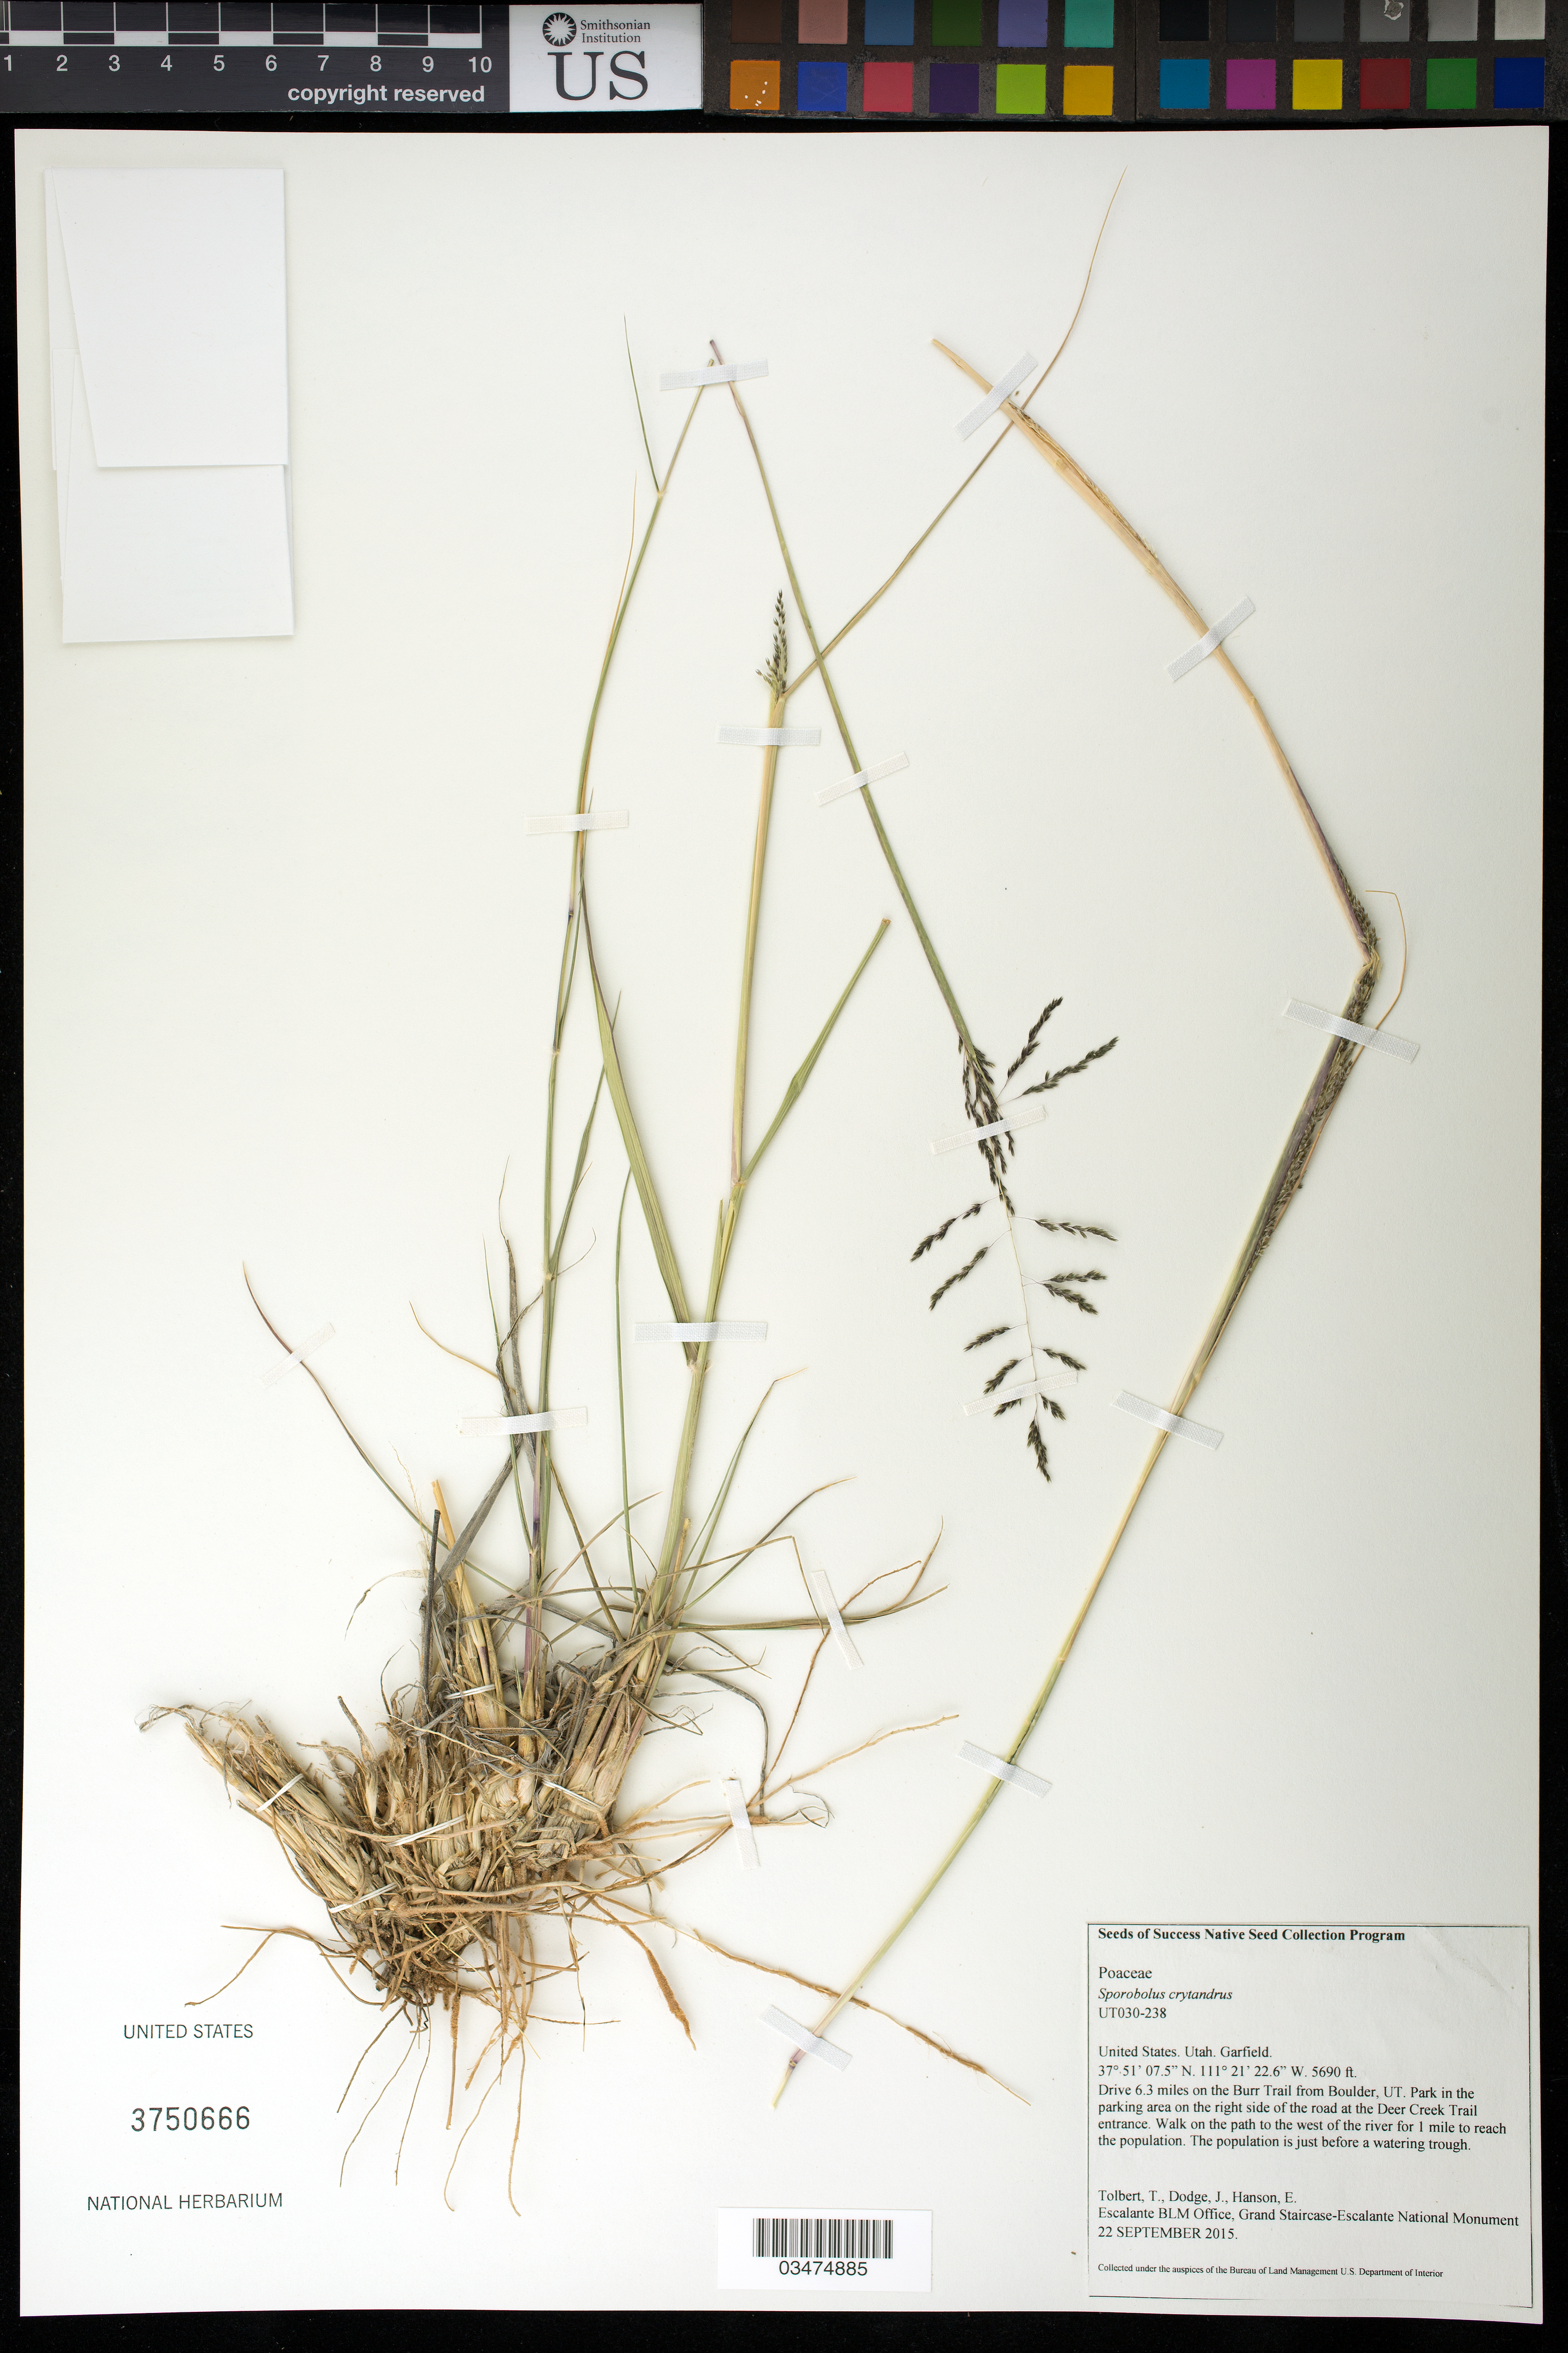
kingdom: Plantae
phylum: Tracheophyta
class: Liliopsida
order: Poales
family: Poaceae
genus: Sporobolus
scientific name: Sporobolus cryptandrus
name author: (Torr.) A. Gray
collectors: T. Tolbert, J. Dodge & E. Hanson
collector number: UT030-238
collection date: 2015-09-22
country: United States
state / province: Utah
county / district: Garfield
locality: Near Deer Creek Trail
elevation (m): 1734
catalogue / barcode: US 3750666